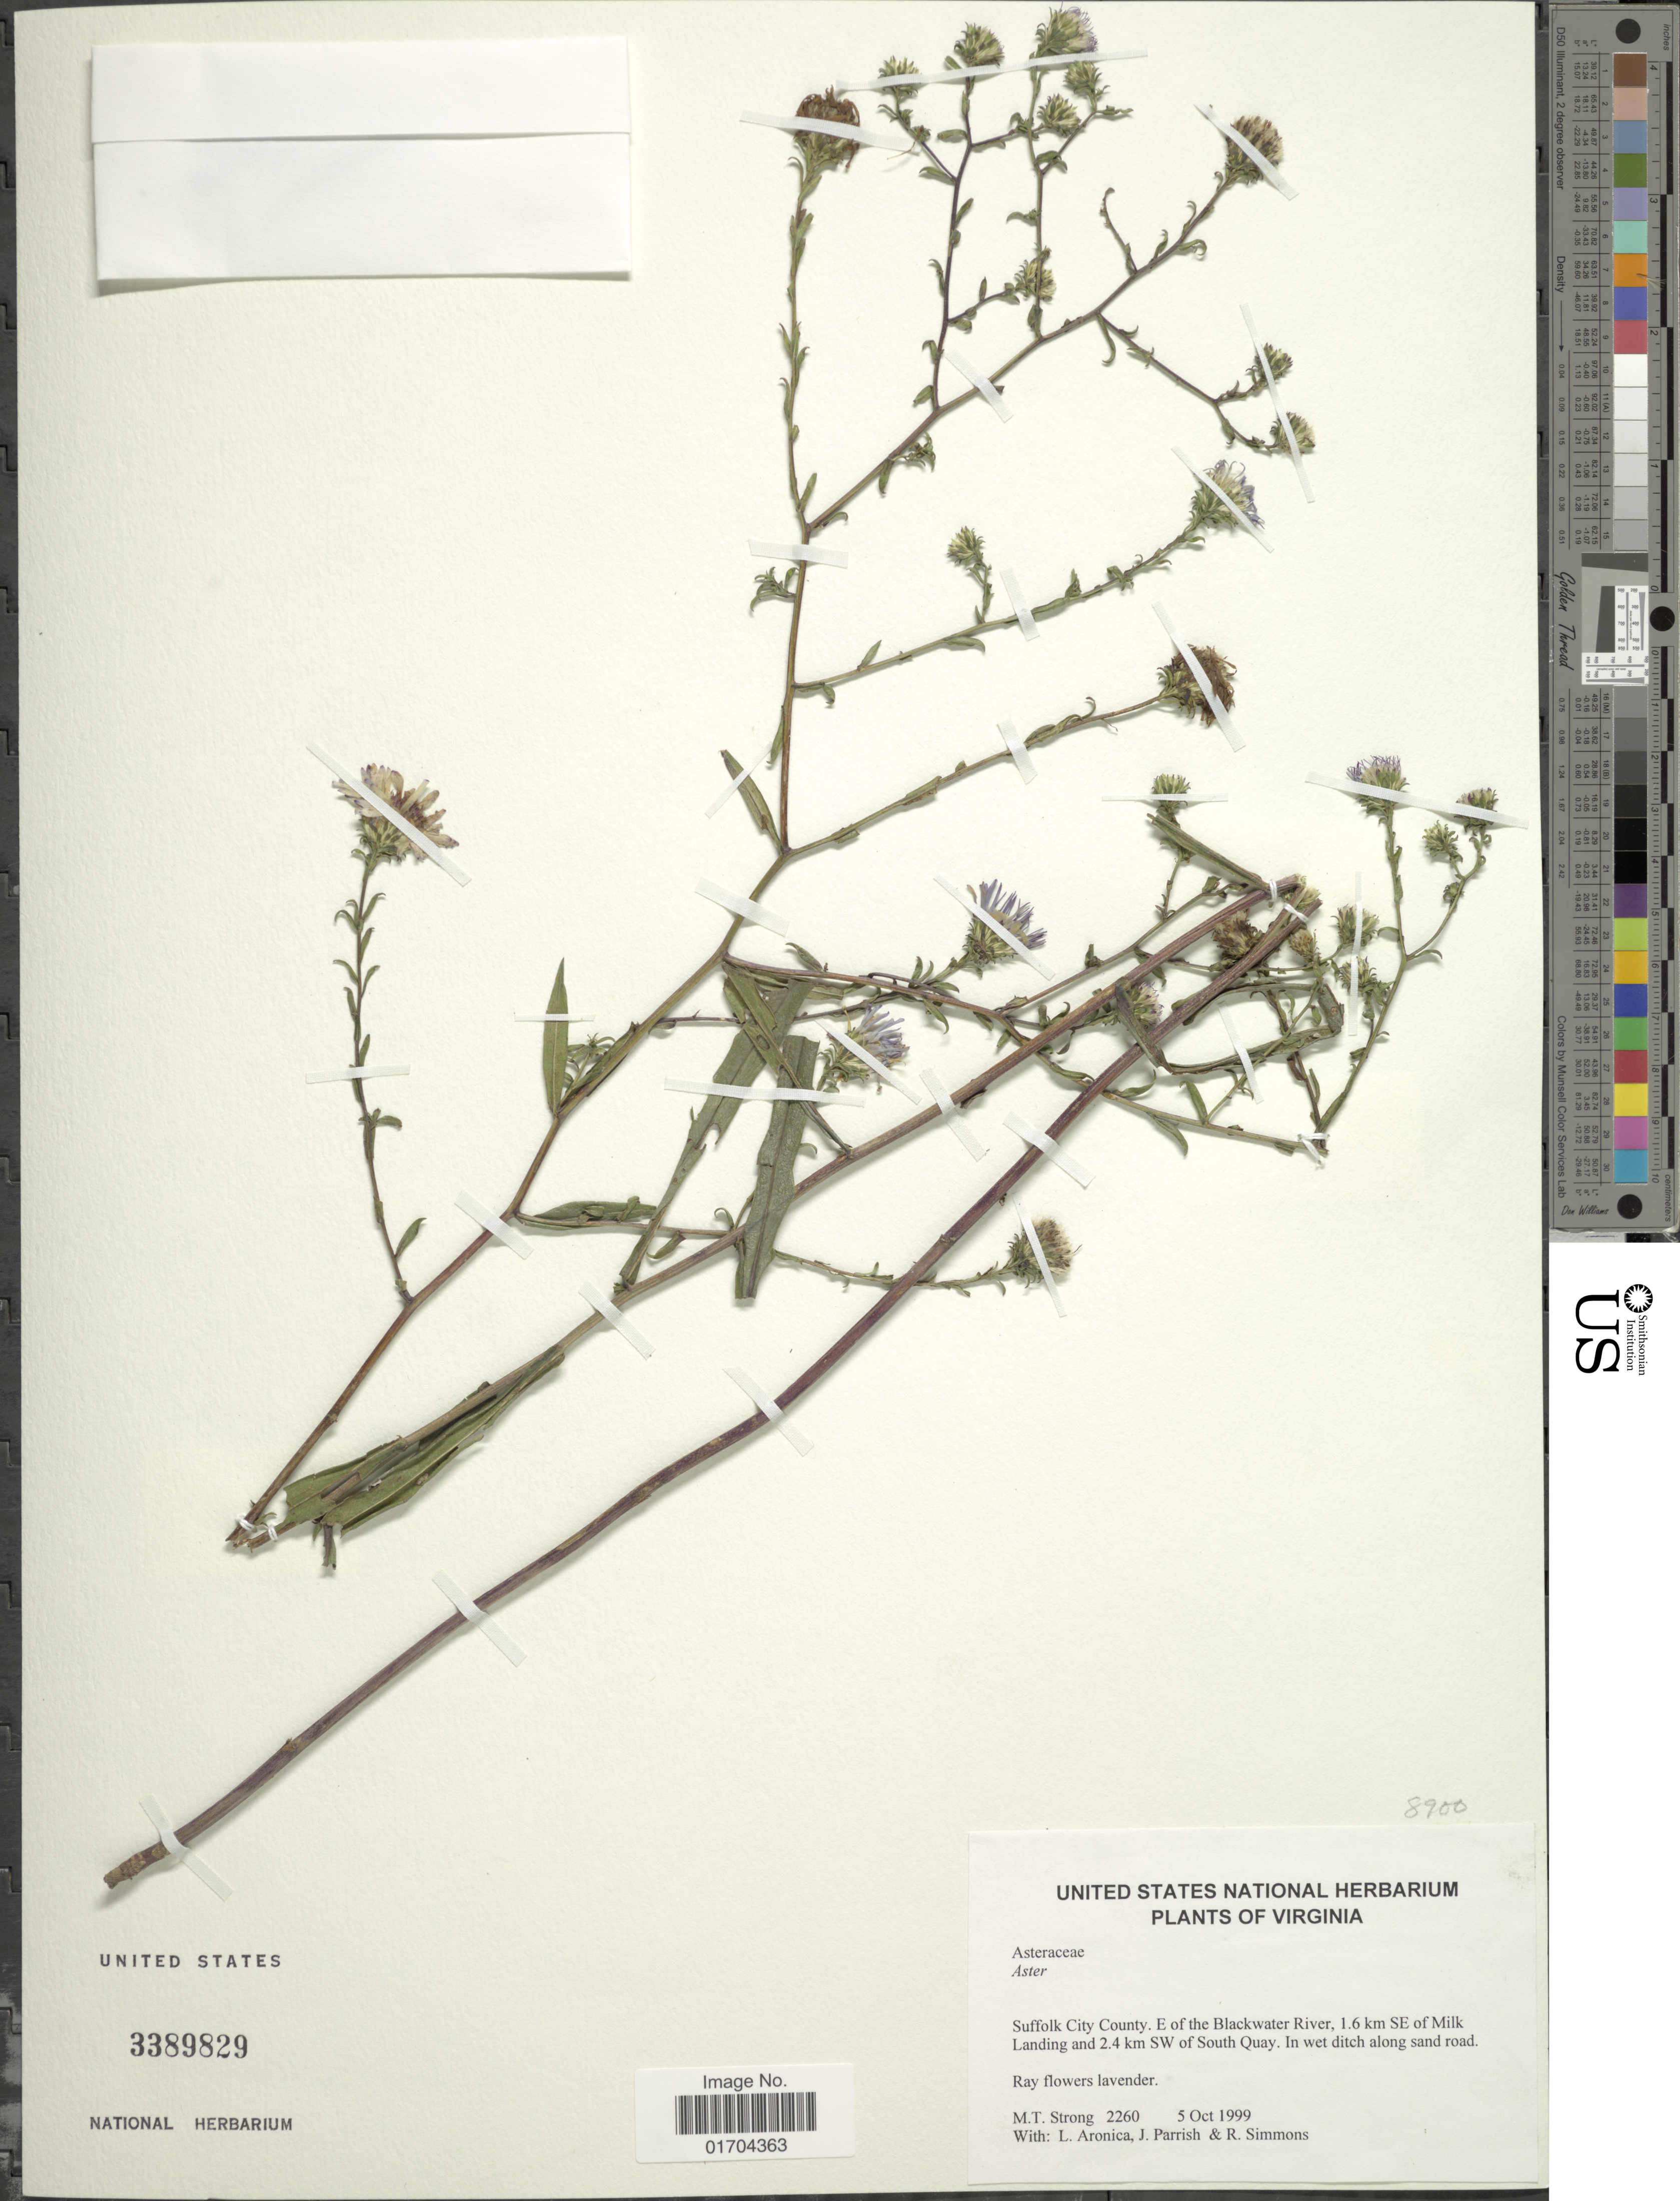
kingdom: Plantae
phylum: Tracheophyta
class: Magnoliopsida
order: Asterales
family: Asteraceae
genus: Symphyotrichum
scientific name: Symphyotrichum sp.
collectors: M. T. Strong, L. Aronica, J. Parrish & R. Simmons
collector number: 2260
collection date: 1999-10-05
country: United States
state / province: Virginia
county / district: City of Suffolk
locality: E of the Blackwater River, 1.6 km SW of Milk Landing and 2.4 km SW of South Quay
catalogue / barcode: US 3389829